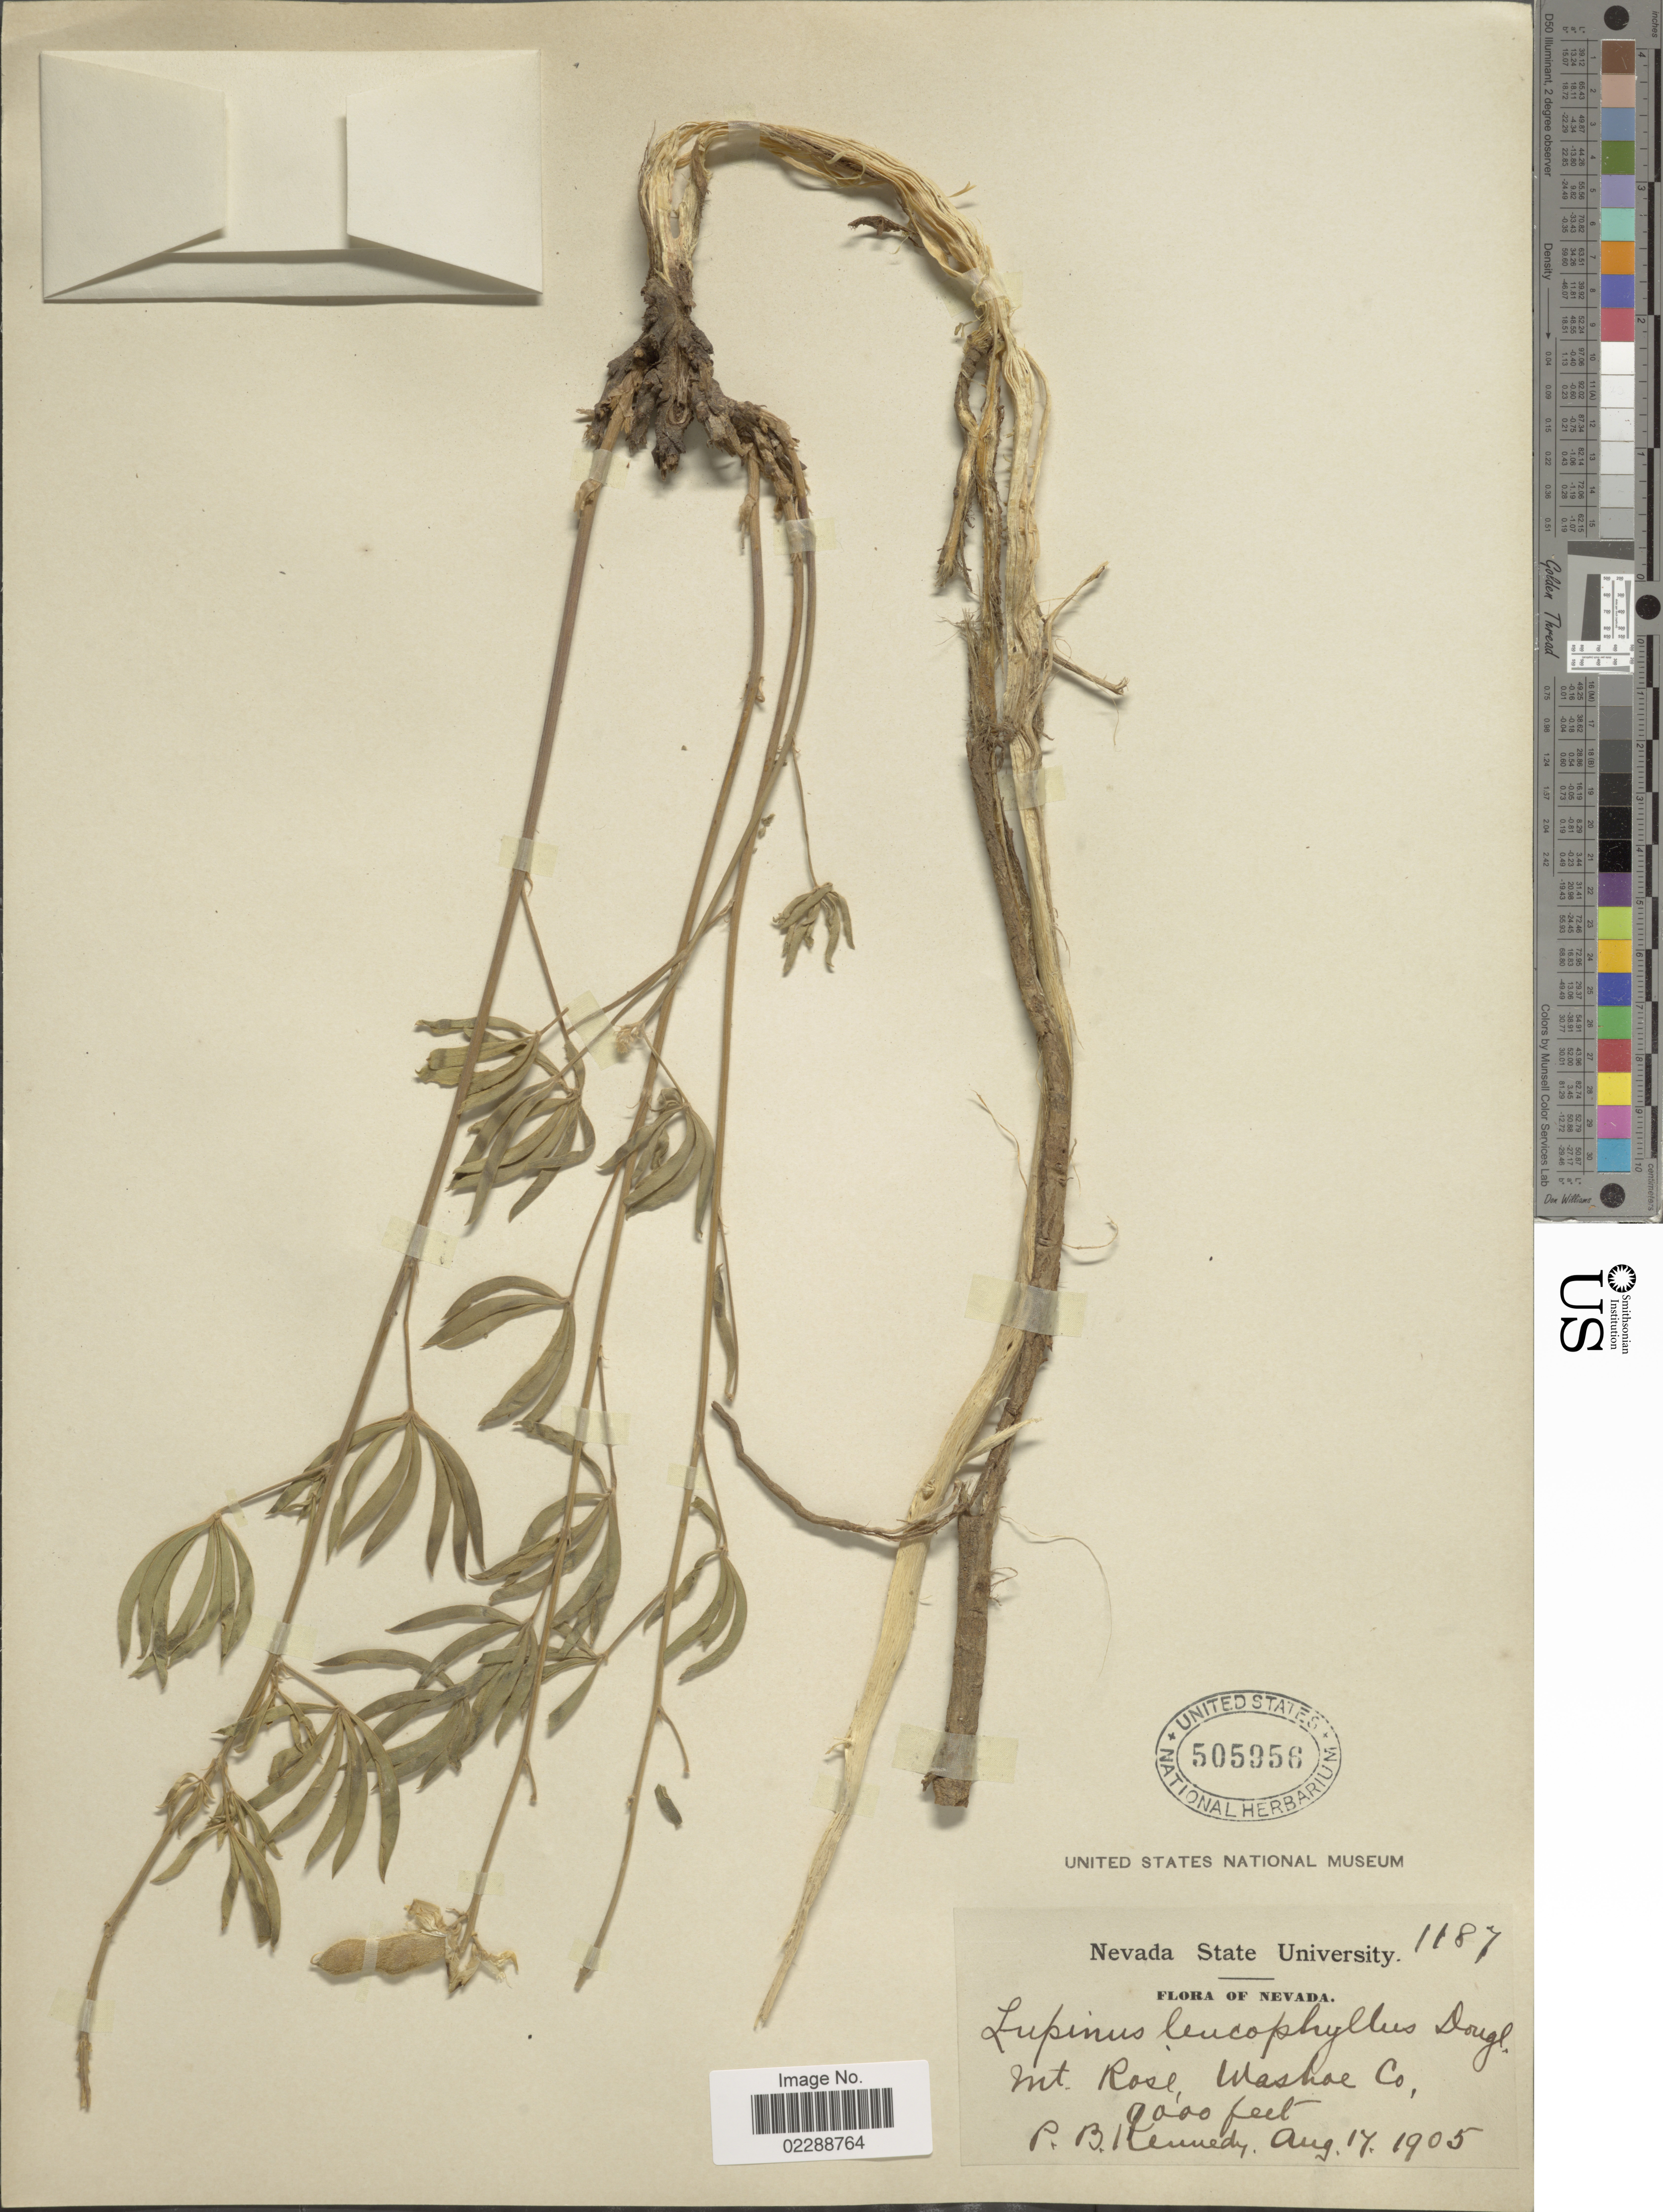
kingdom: Plantae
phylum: Tracheophyta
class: Magnoliopsida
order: Fabales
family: Fabaceae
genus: Lupinus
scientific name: Lupinus sp.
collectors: P. B. Kennedy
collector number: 1187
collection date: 1905-08-17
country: United States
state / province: Nevada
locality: Mt. Rose, Washoe Co.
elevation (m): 2743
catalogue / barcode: US 505956